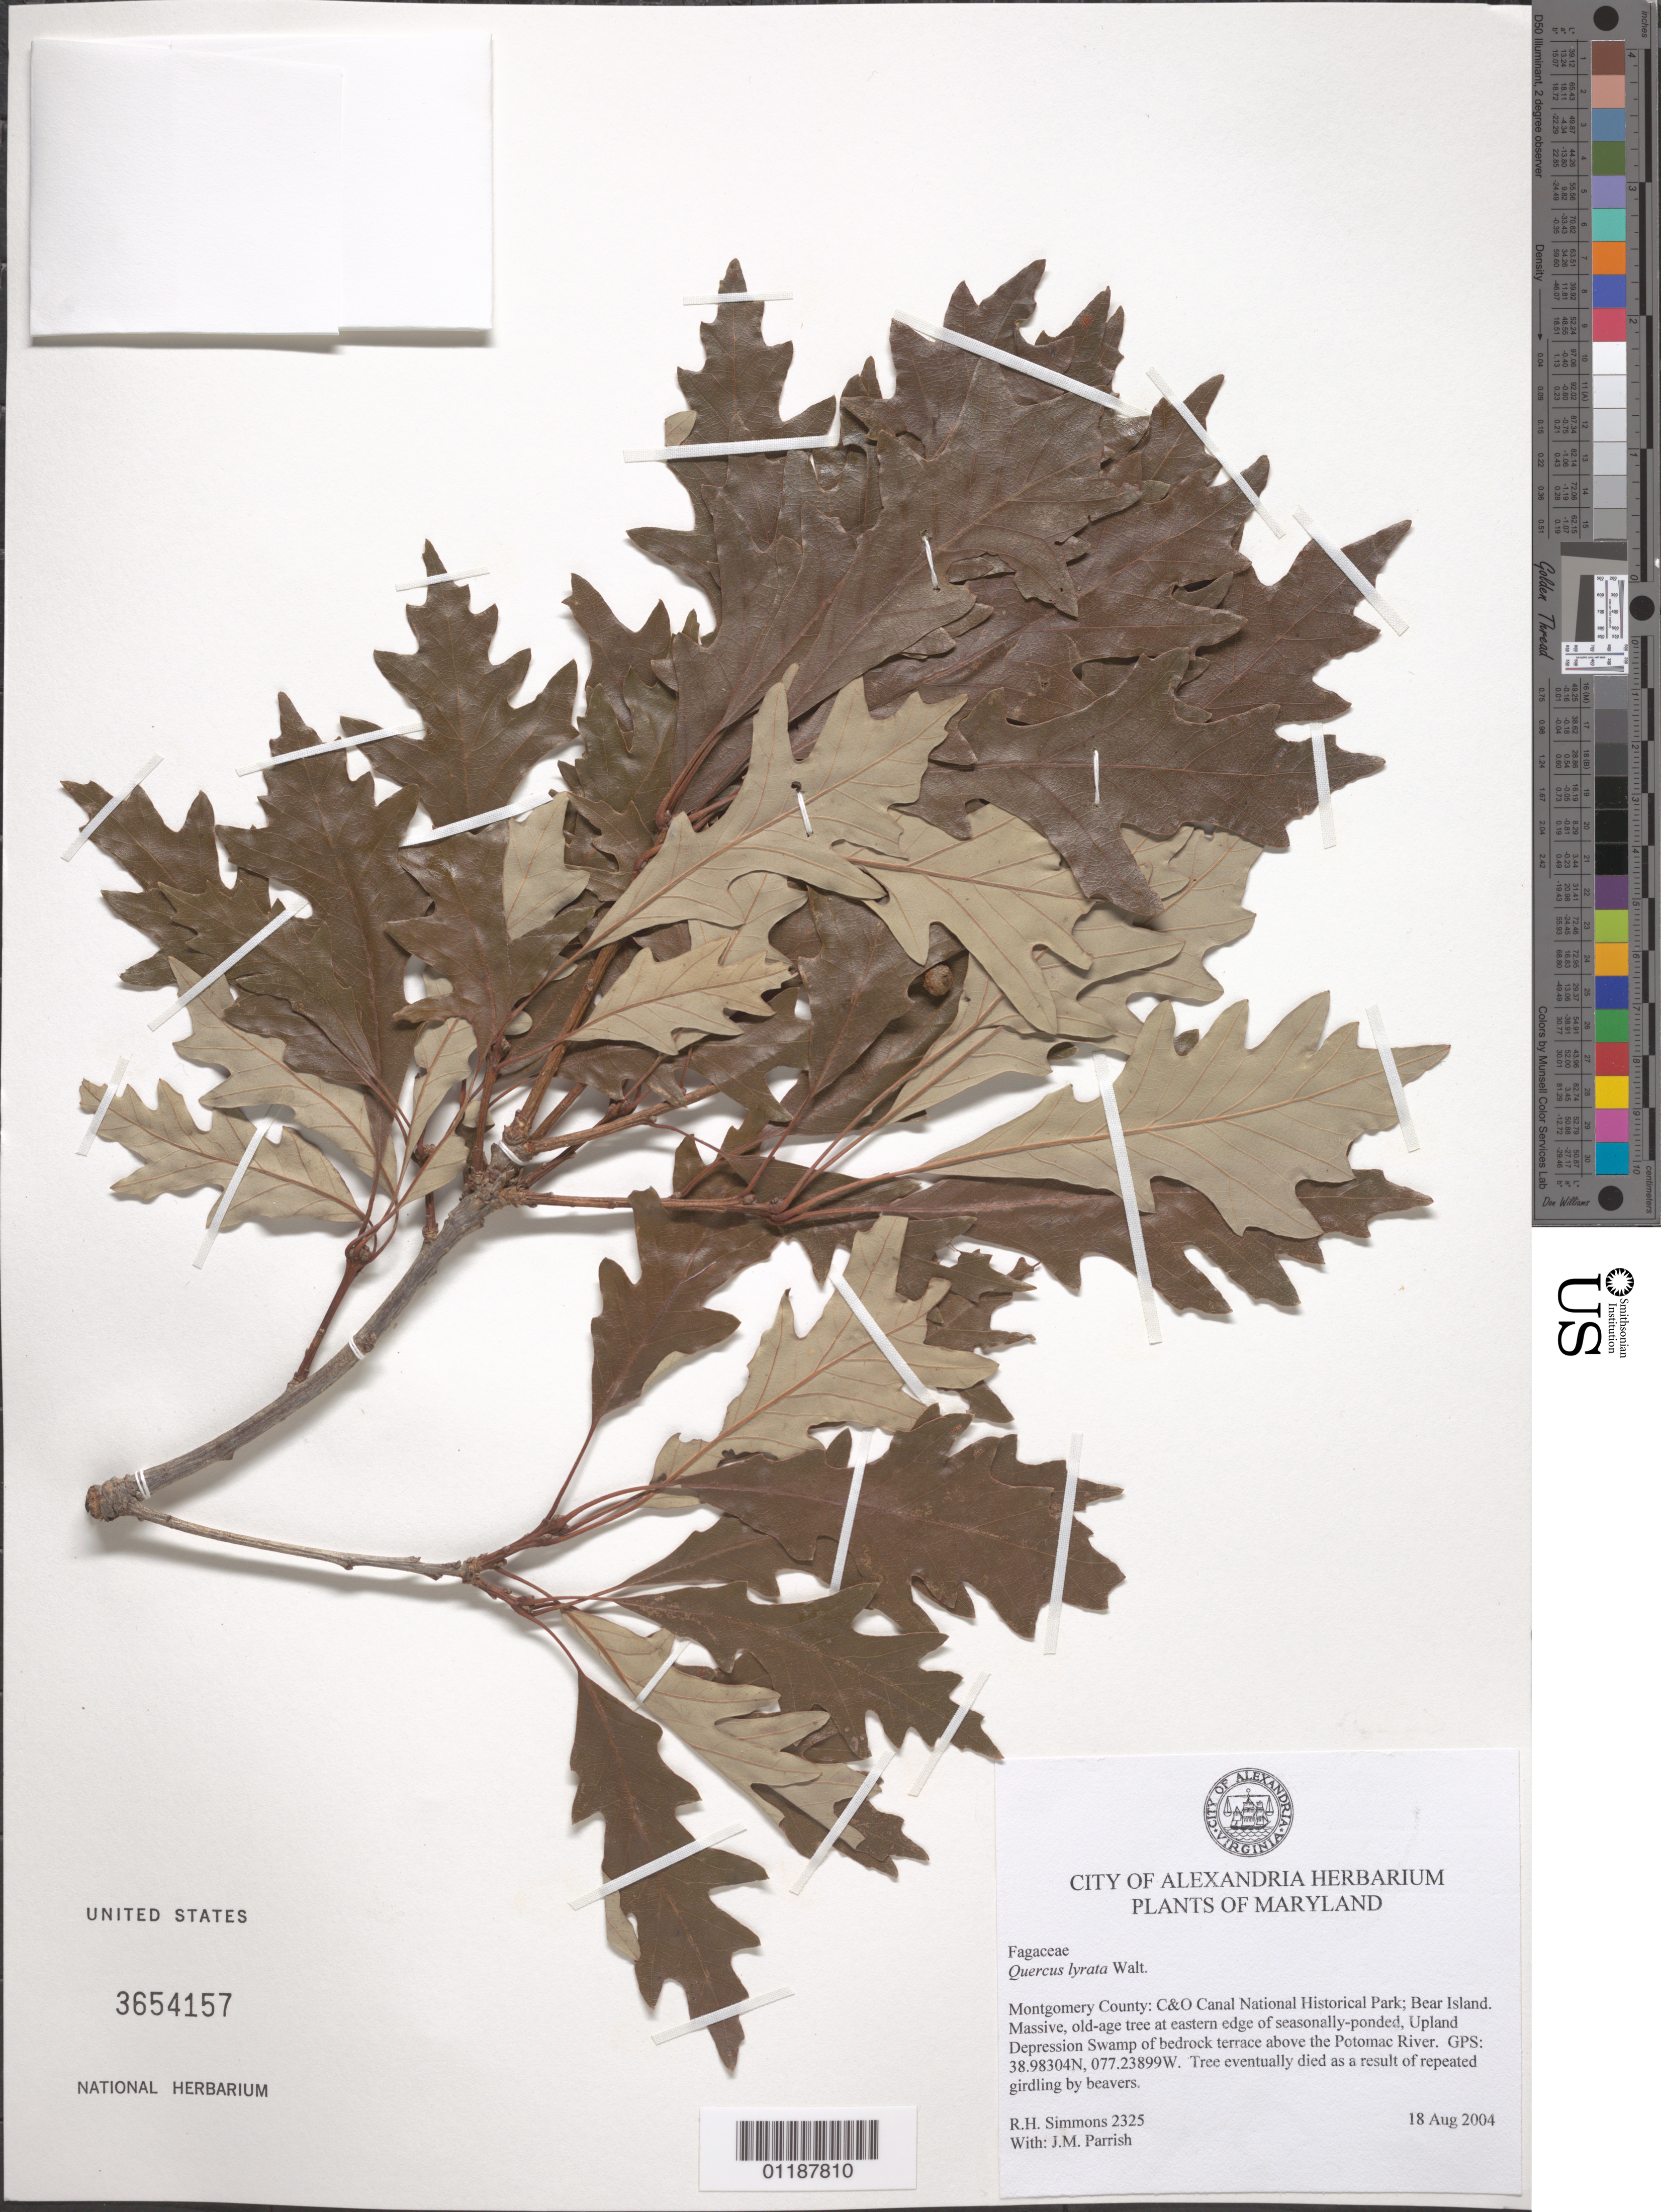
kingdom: Plantae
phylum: Tracheophyta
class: Magnoliopsida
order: Fagales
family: Fagaceae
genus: Quercus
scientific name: Quercus lyrata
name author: Walter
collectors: R. Simmons & J. Parrish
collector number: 2325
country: United States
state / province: Maryland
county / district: Montgomery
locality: C&O Canal National Historical Park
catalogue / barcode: US 3654157